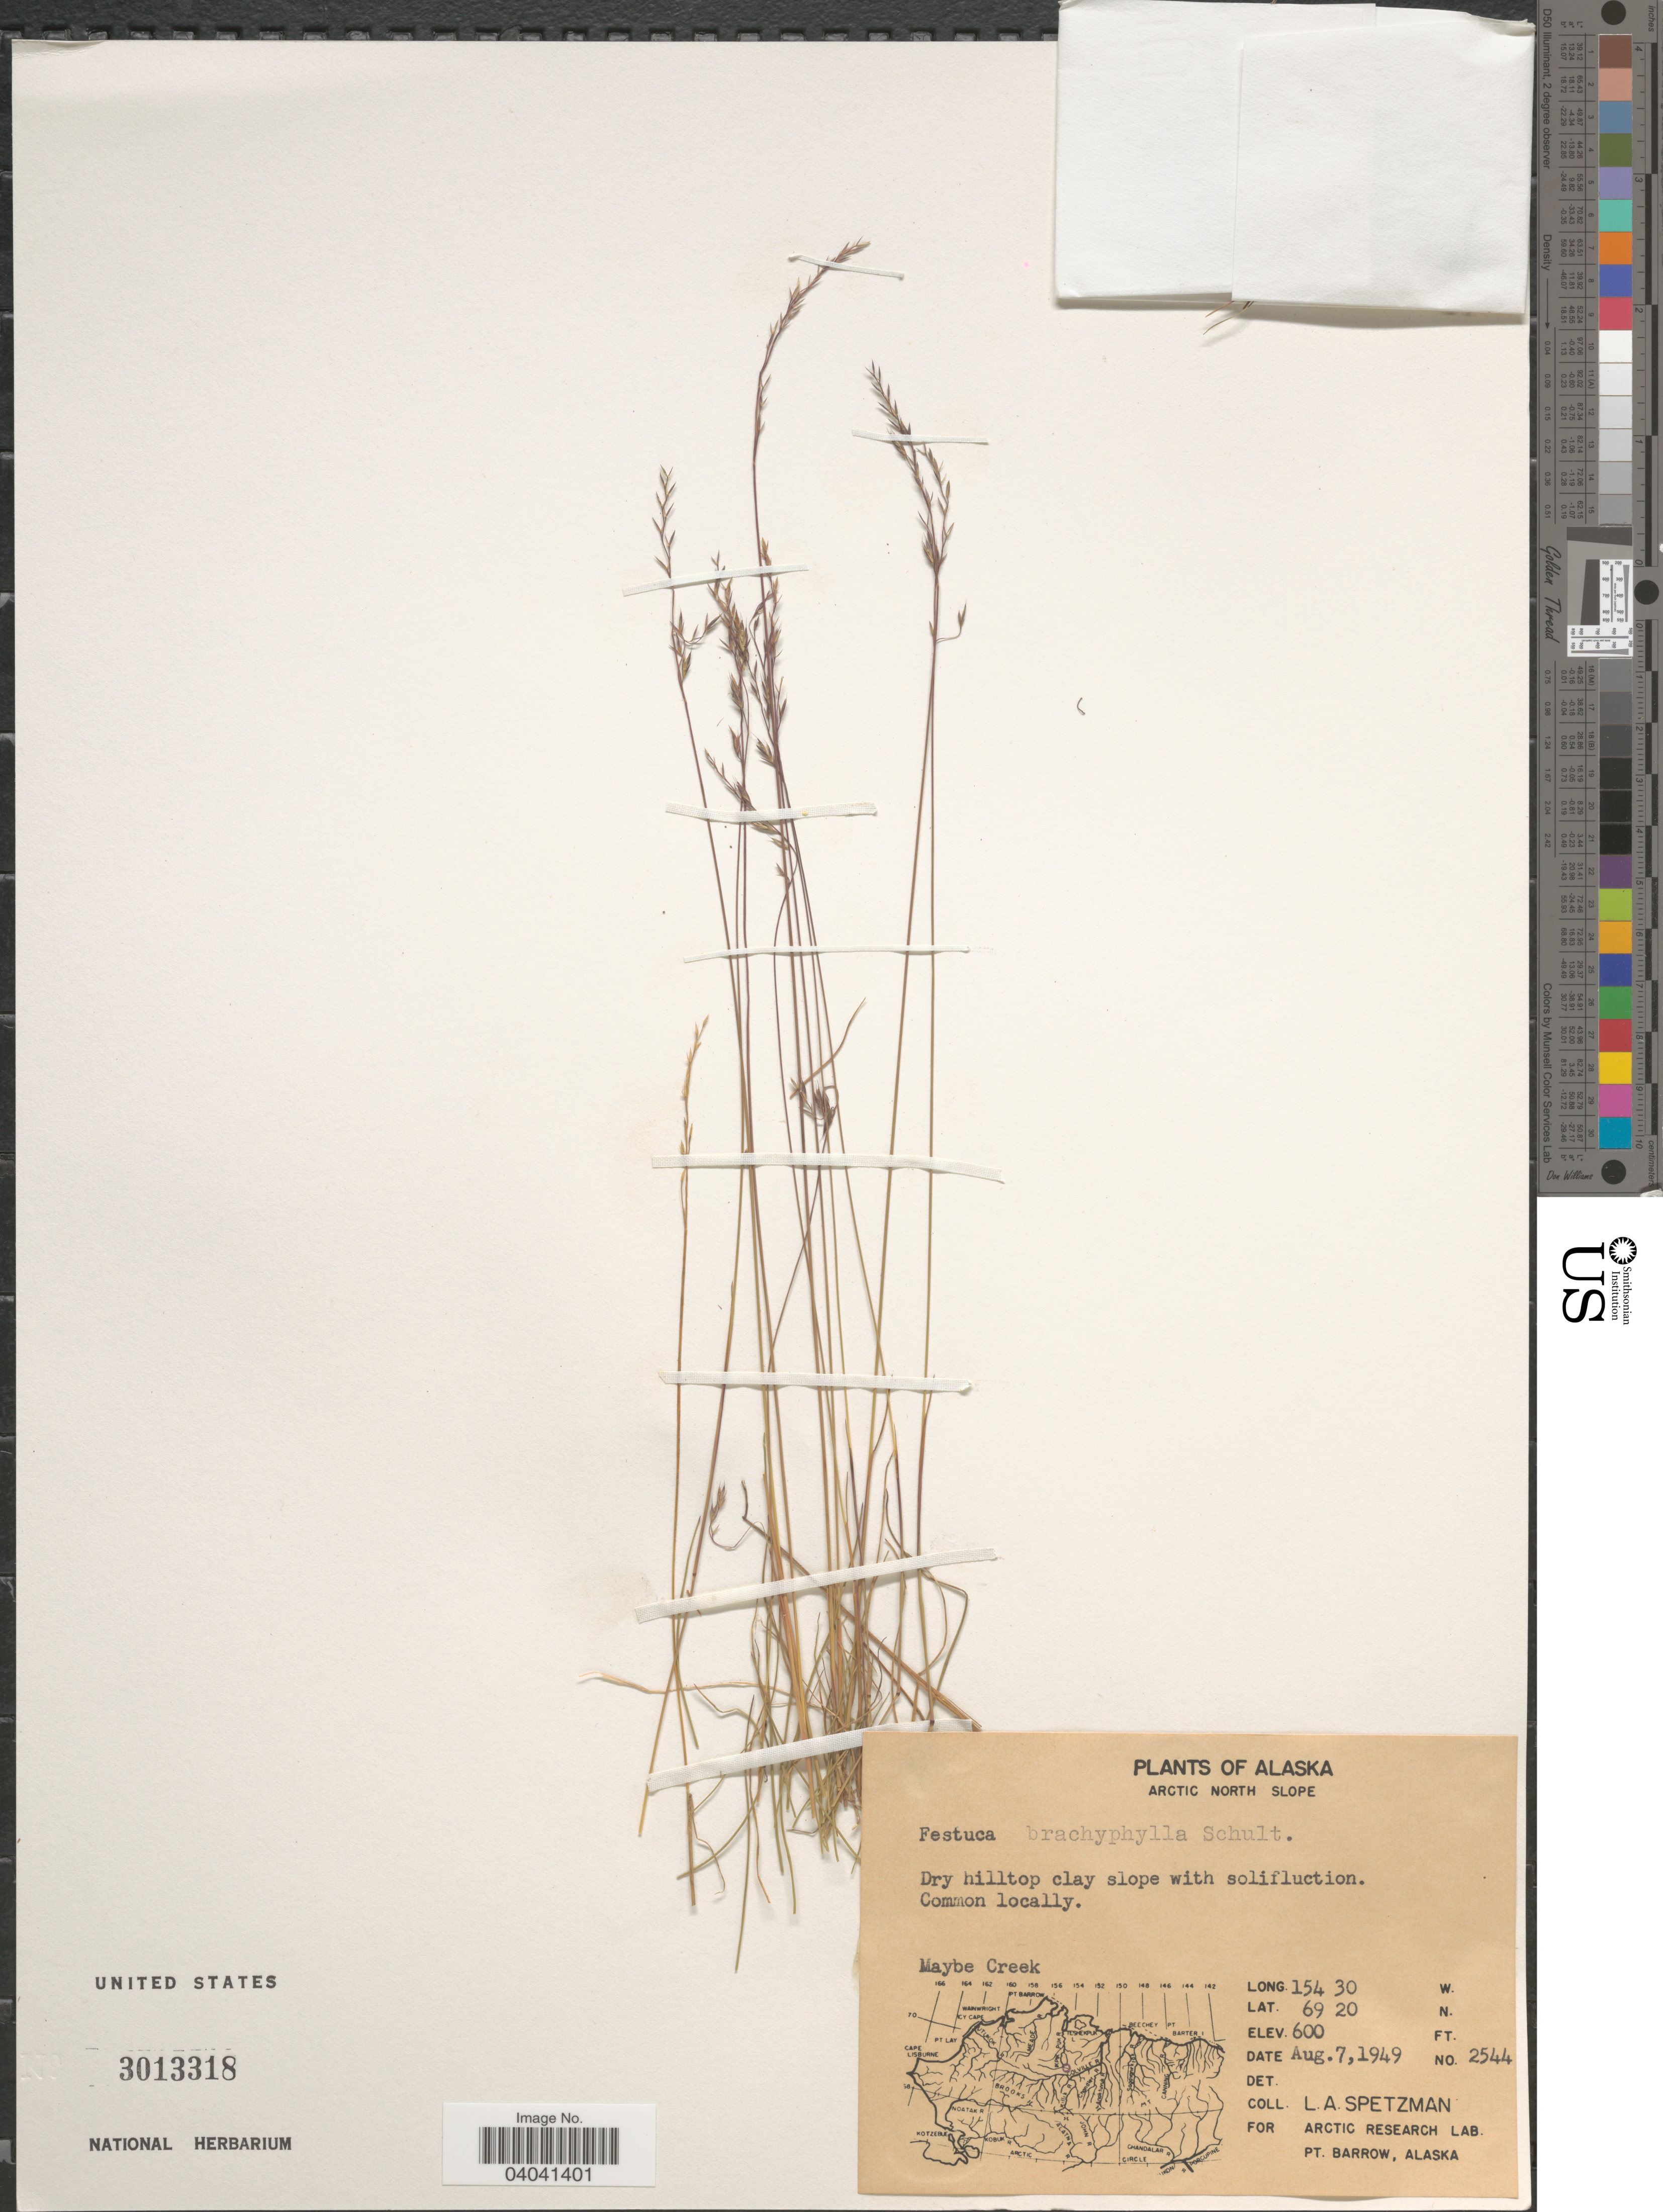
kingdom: Plantae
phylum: Tracheophyta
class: Liliopsida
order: Poales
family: Poaceae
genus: Festuca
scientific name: Festuca brachyphylla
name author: Schult. & Schult. f.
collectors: L. Spetzman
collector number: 2544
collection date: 1949-08-07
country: United States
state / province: Alaska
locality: Arctic North Slope. Maybe Creek.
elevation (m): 183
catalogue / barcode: US 3013318